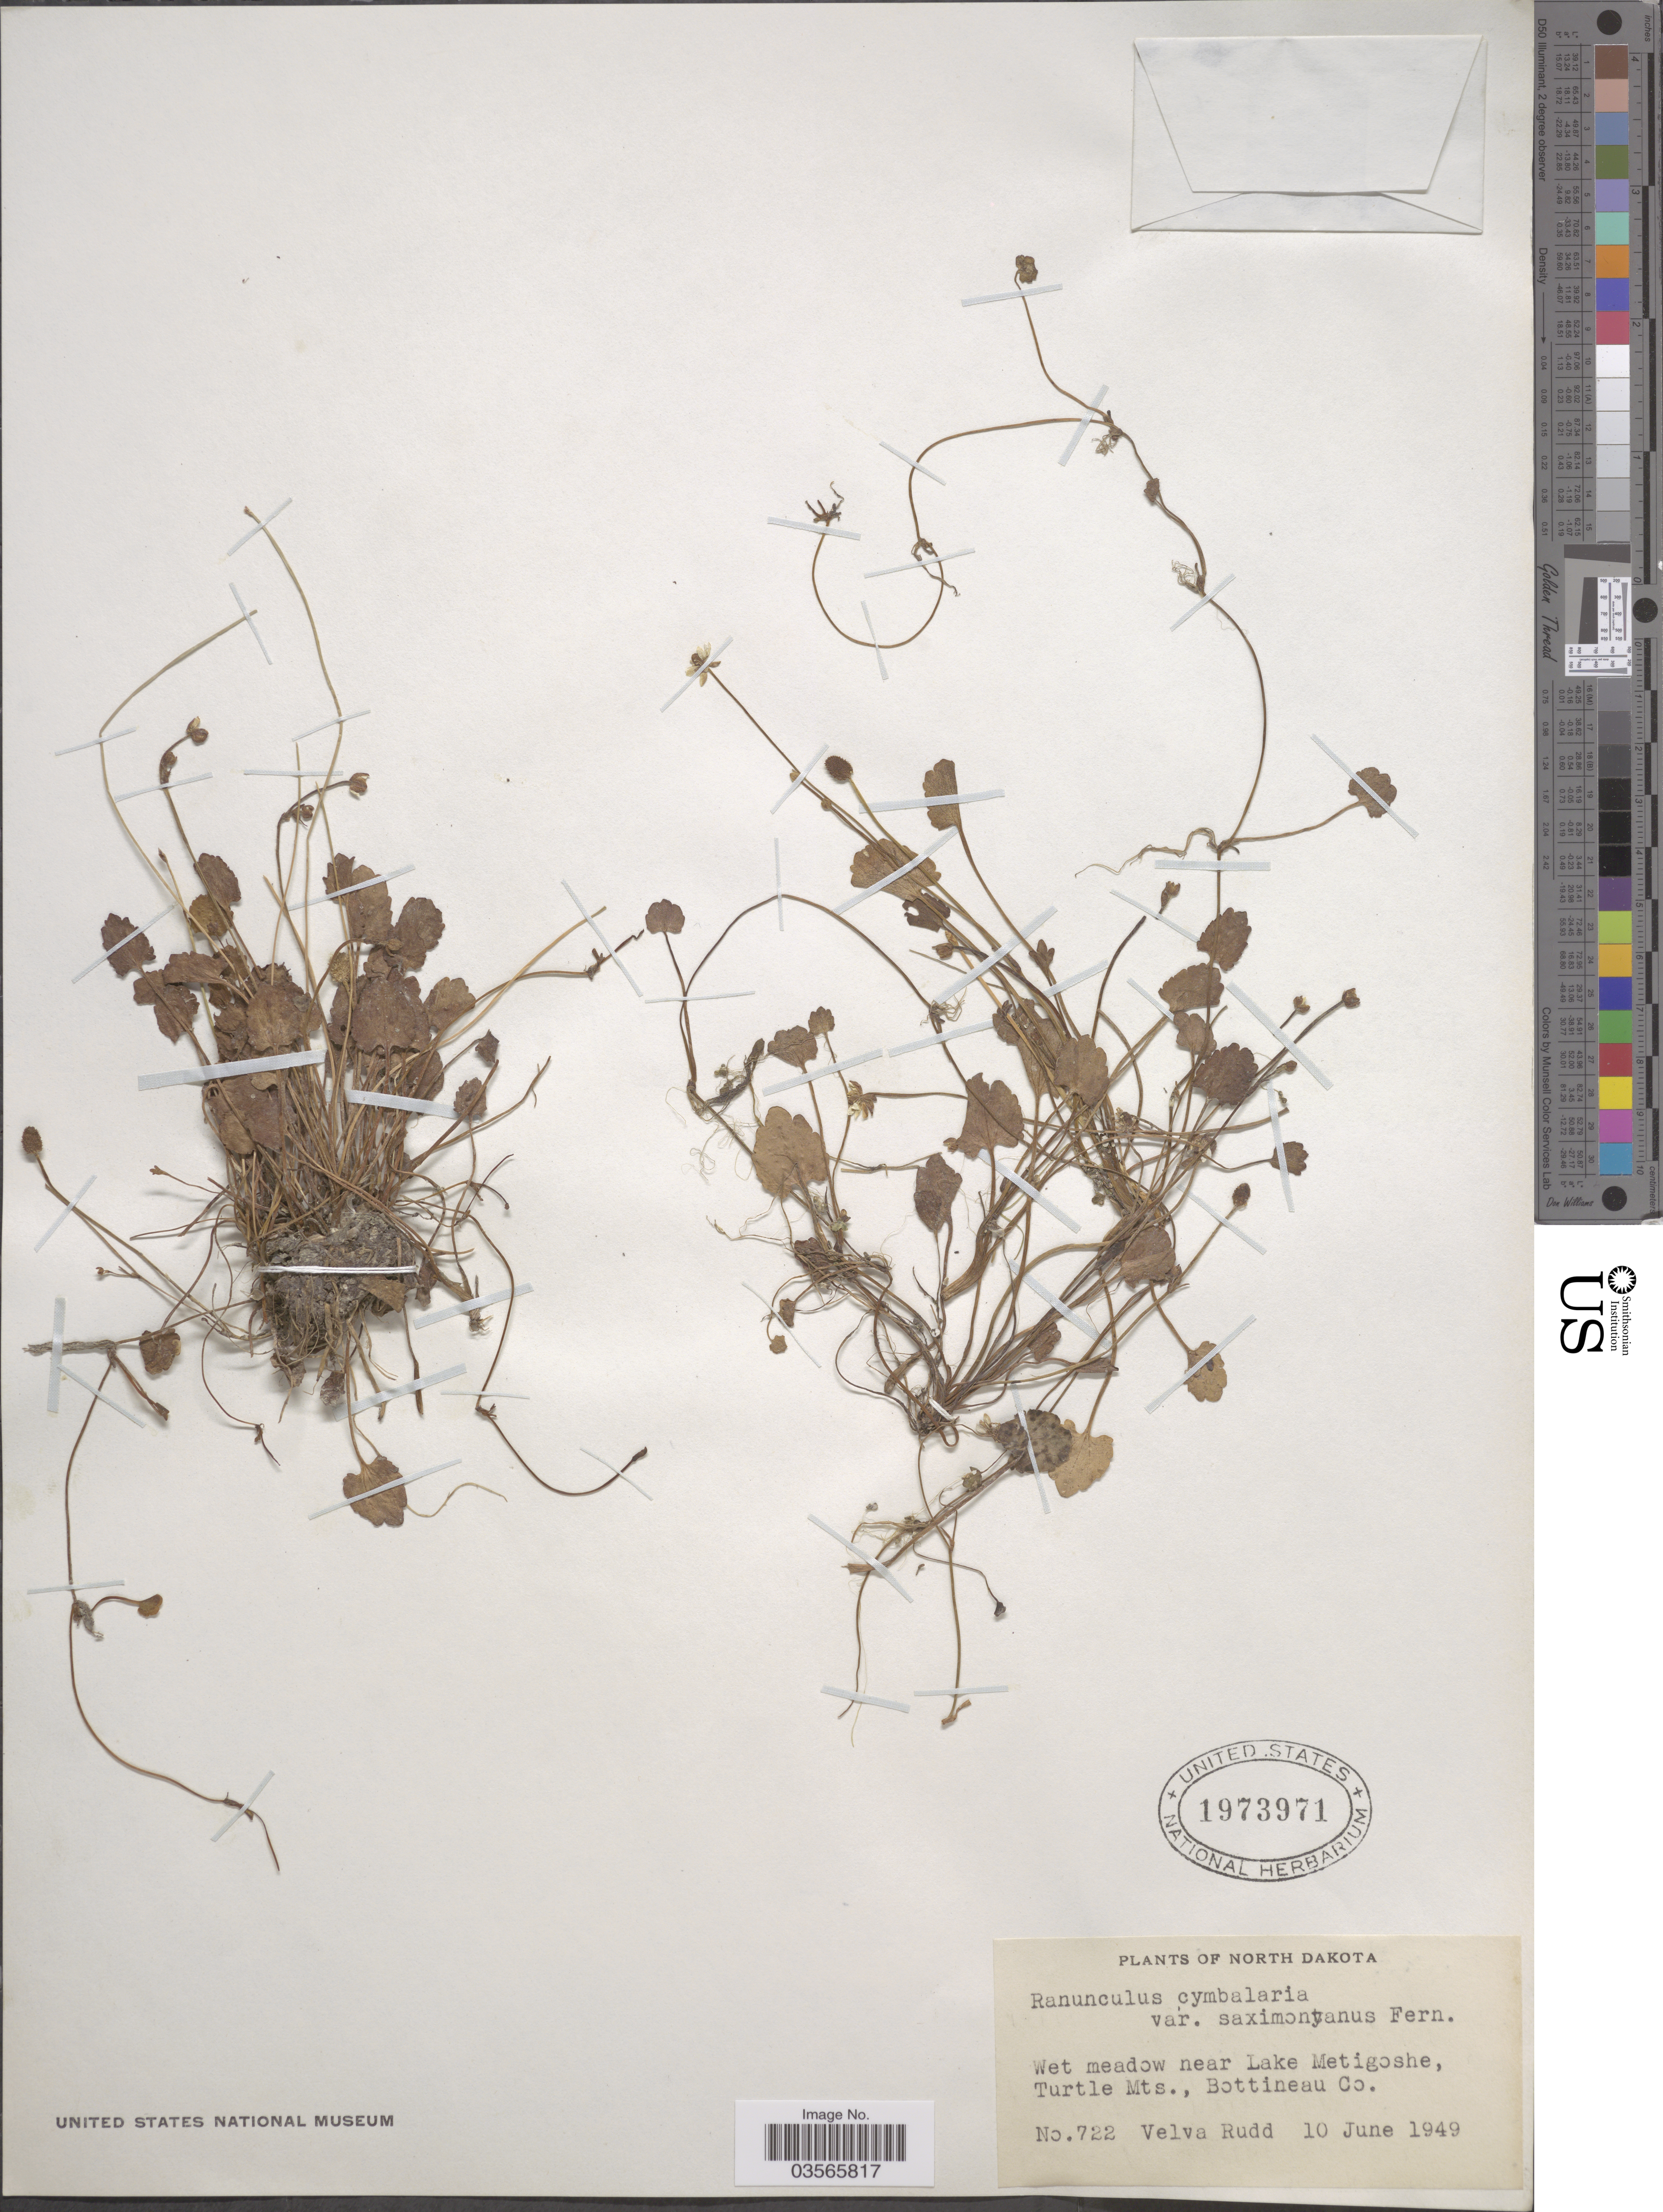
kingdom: Plantae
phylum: Tracheophyta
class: Magnoliopsida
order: Ranunculales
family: Ranunculaceae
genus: Halerpestes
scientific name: Halerpestes cymbalaria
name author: (Pursh) Greene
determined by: Strong, M. T., (US), Smithsonian Institution - National Museum of Natural History (UNITED STATES)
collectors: V. E. Rudd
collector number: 722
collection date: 1949-06-10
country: United States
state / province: North Dakota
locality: Wet meadow near Lake Metigoshe, Turtle Mts., Bottineau Co.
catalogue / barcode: US 1973971